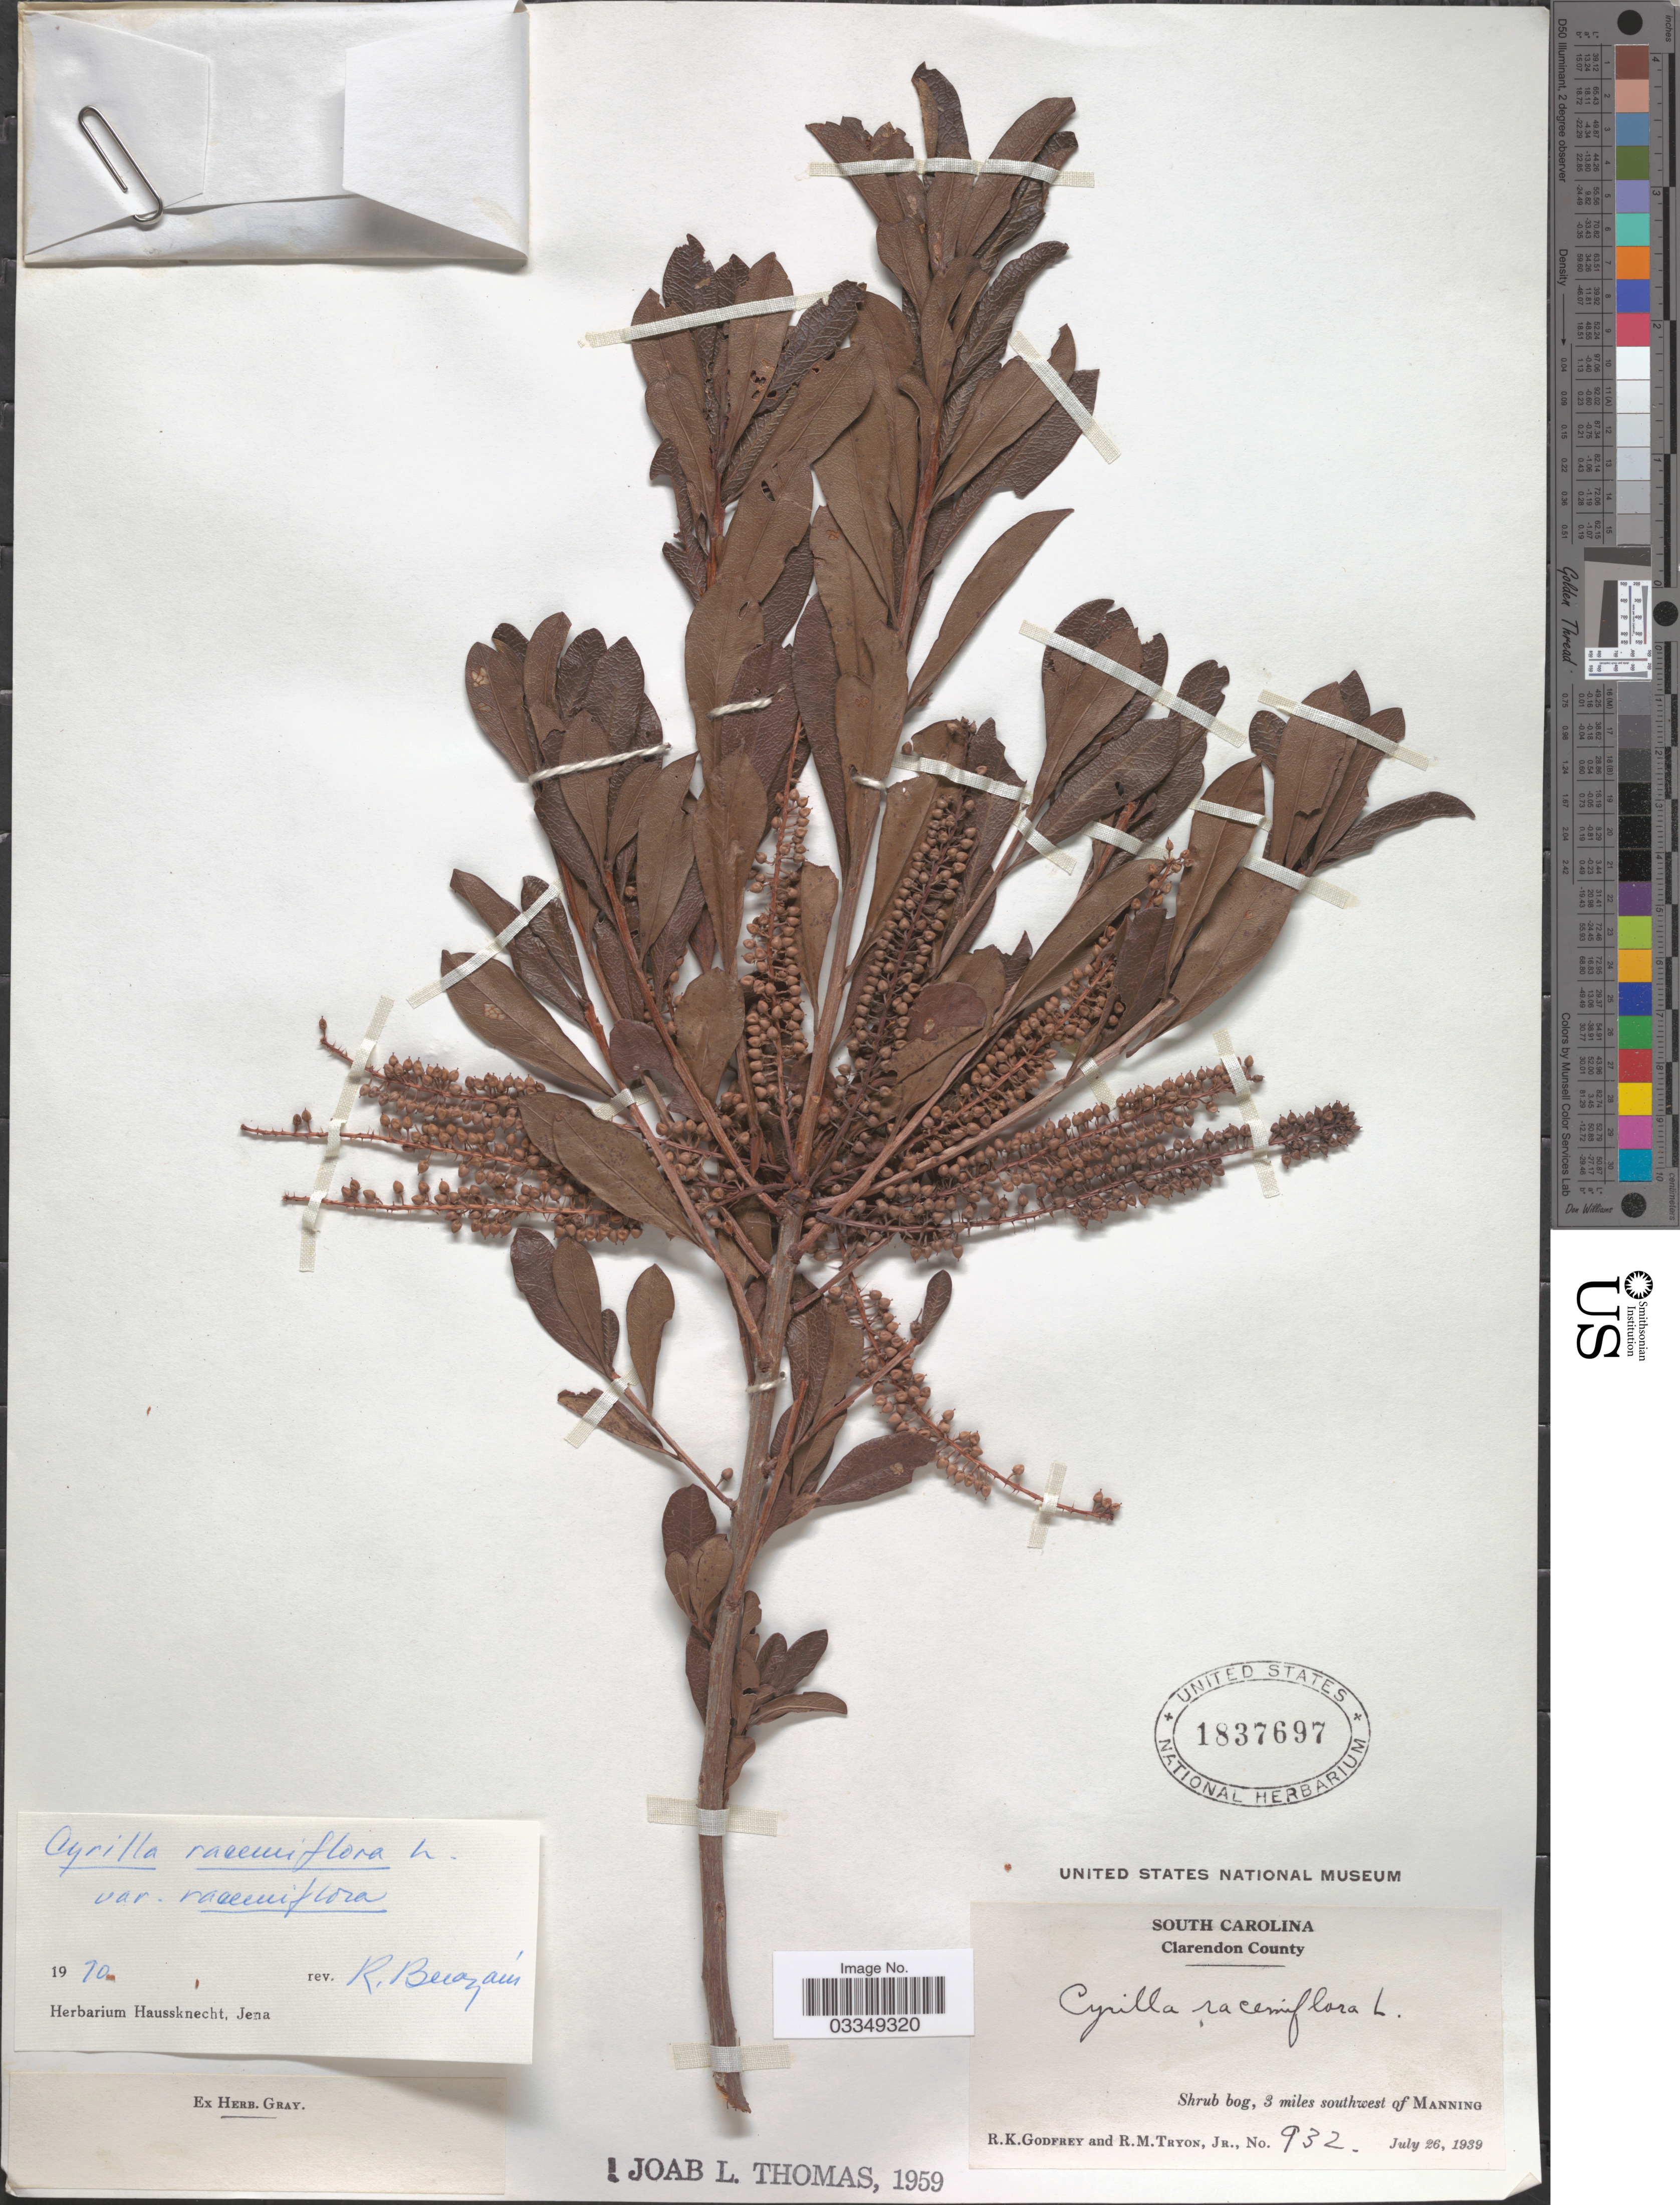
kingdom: Plantae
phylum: Tracheophyta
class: Magnoliopsida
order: Ericales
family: Cyrillaceae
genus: Cyrilla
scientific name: Cyrilla racemiflora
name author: L.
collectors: R. K. Godfrey & R. Tryon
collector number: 932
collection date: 1939-07-26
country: United States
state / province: South Carolina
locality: Clarendon County. Shrub bog, 3 miles southwest of Manning.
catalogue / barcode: US 1837697